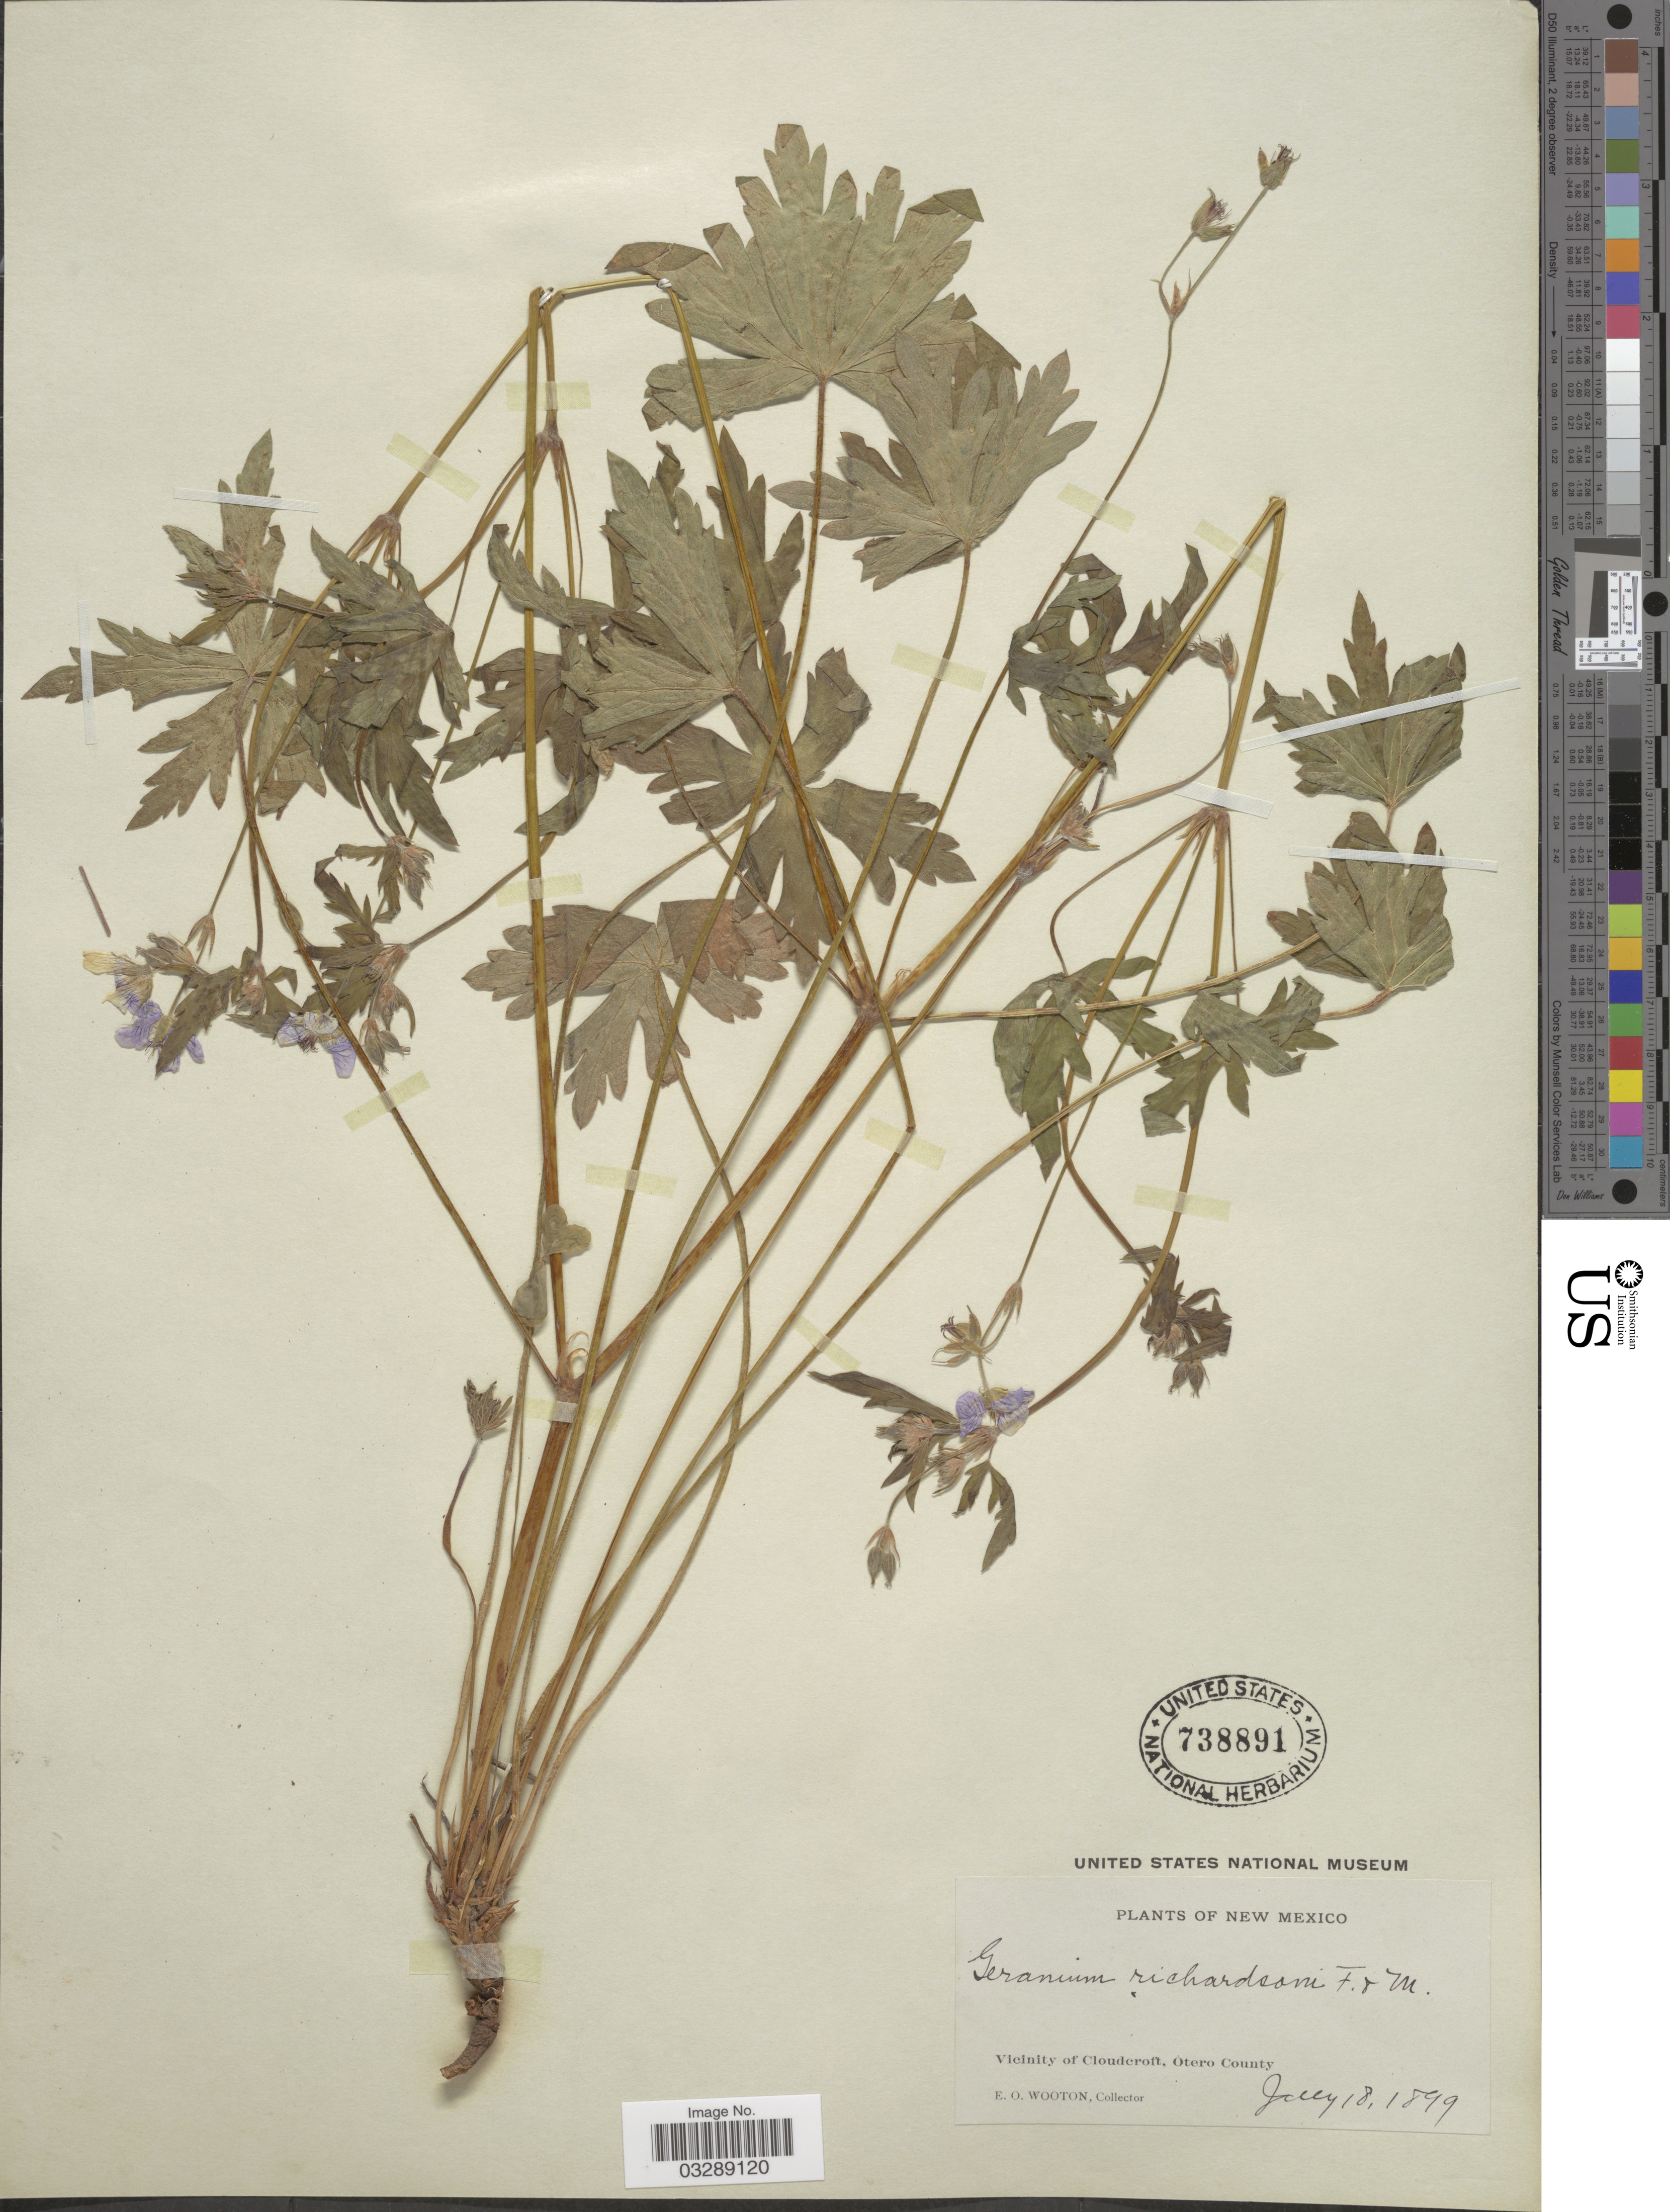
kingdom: Plantae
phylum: Tracheophyta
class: Magnoliopsida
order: Geraniales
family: Geraniaceae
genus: Geranium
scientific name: Geranium richardsonii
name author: Fisch. & Trautv.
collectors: E. O. Wooton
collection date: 1899-07-18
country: United States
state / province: New Mexico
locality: Vicinity of Cloudcroft, Otero County.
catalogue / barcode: US 738891